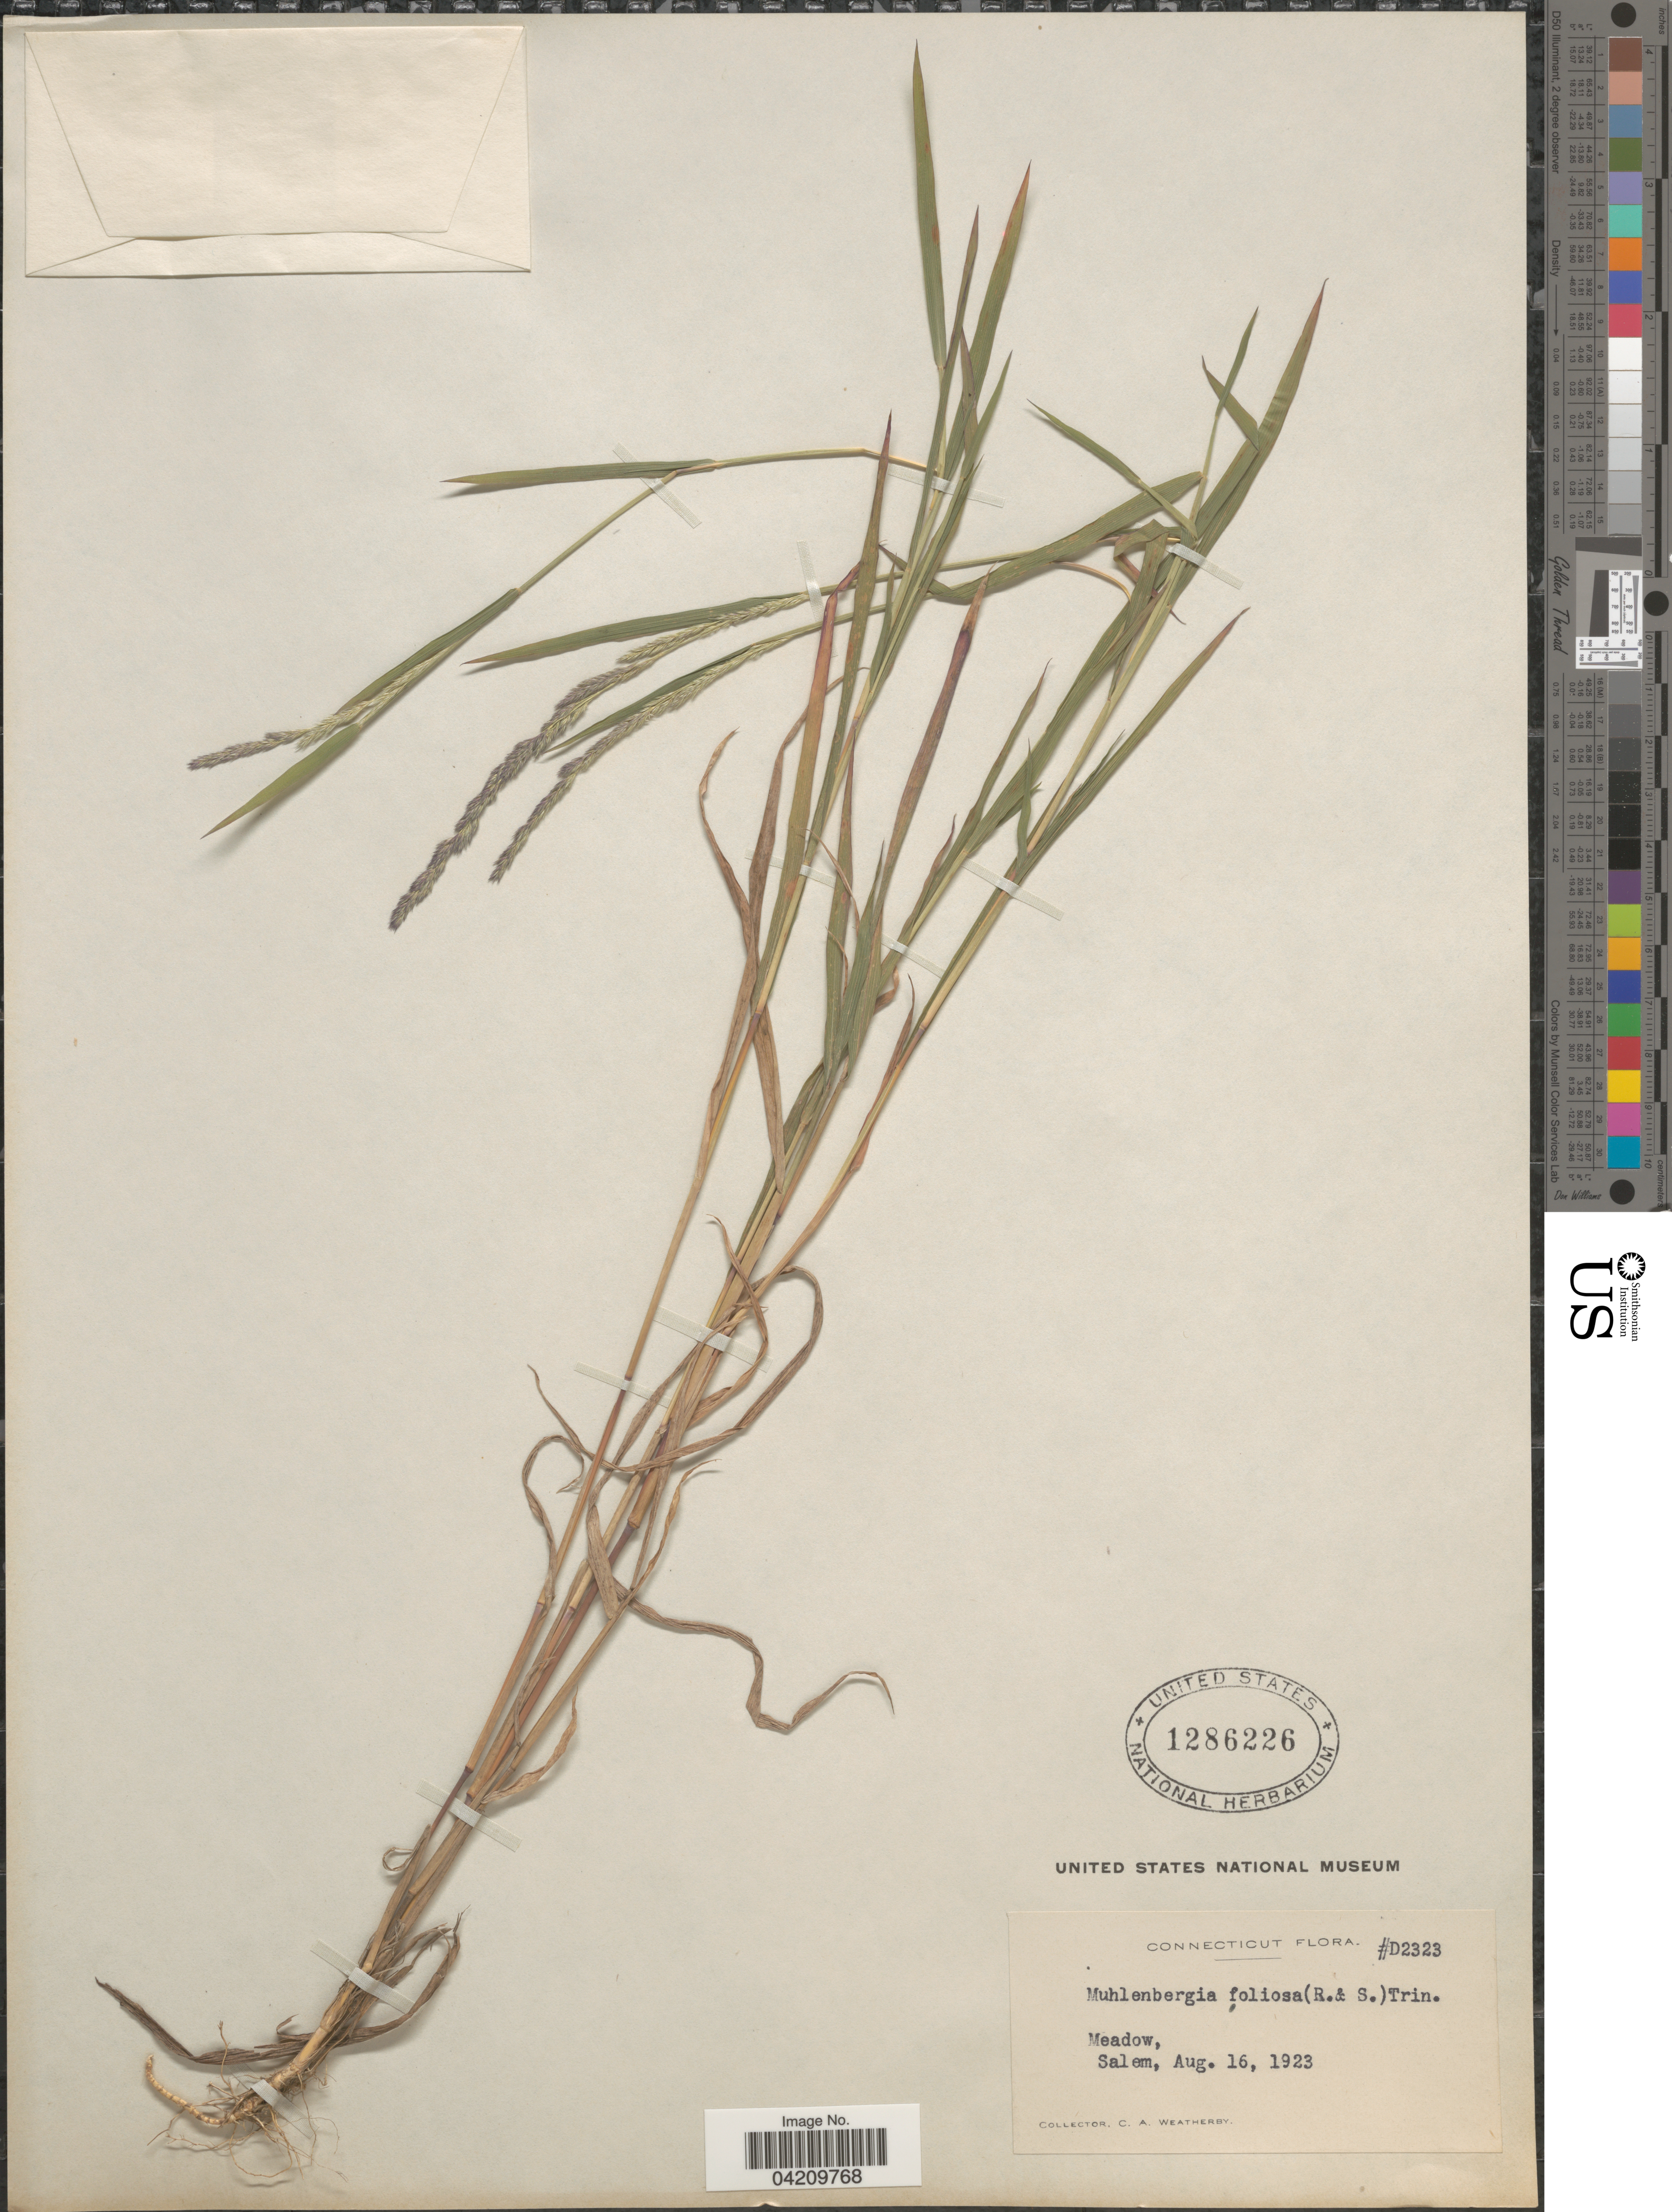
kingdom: Plantae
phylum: Tracheophyta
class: Liliopsida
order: Poales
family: Poaceae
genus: Muhlenbergia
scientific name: Muhlenbergia mexicana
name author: (L.) Trin.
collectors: C. A. Weatherby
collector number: D2323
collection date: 1923-08-16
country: United States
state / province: Connecticut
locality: Salem.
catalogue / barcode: US 1286226